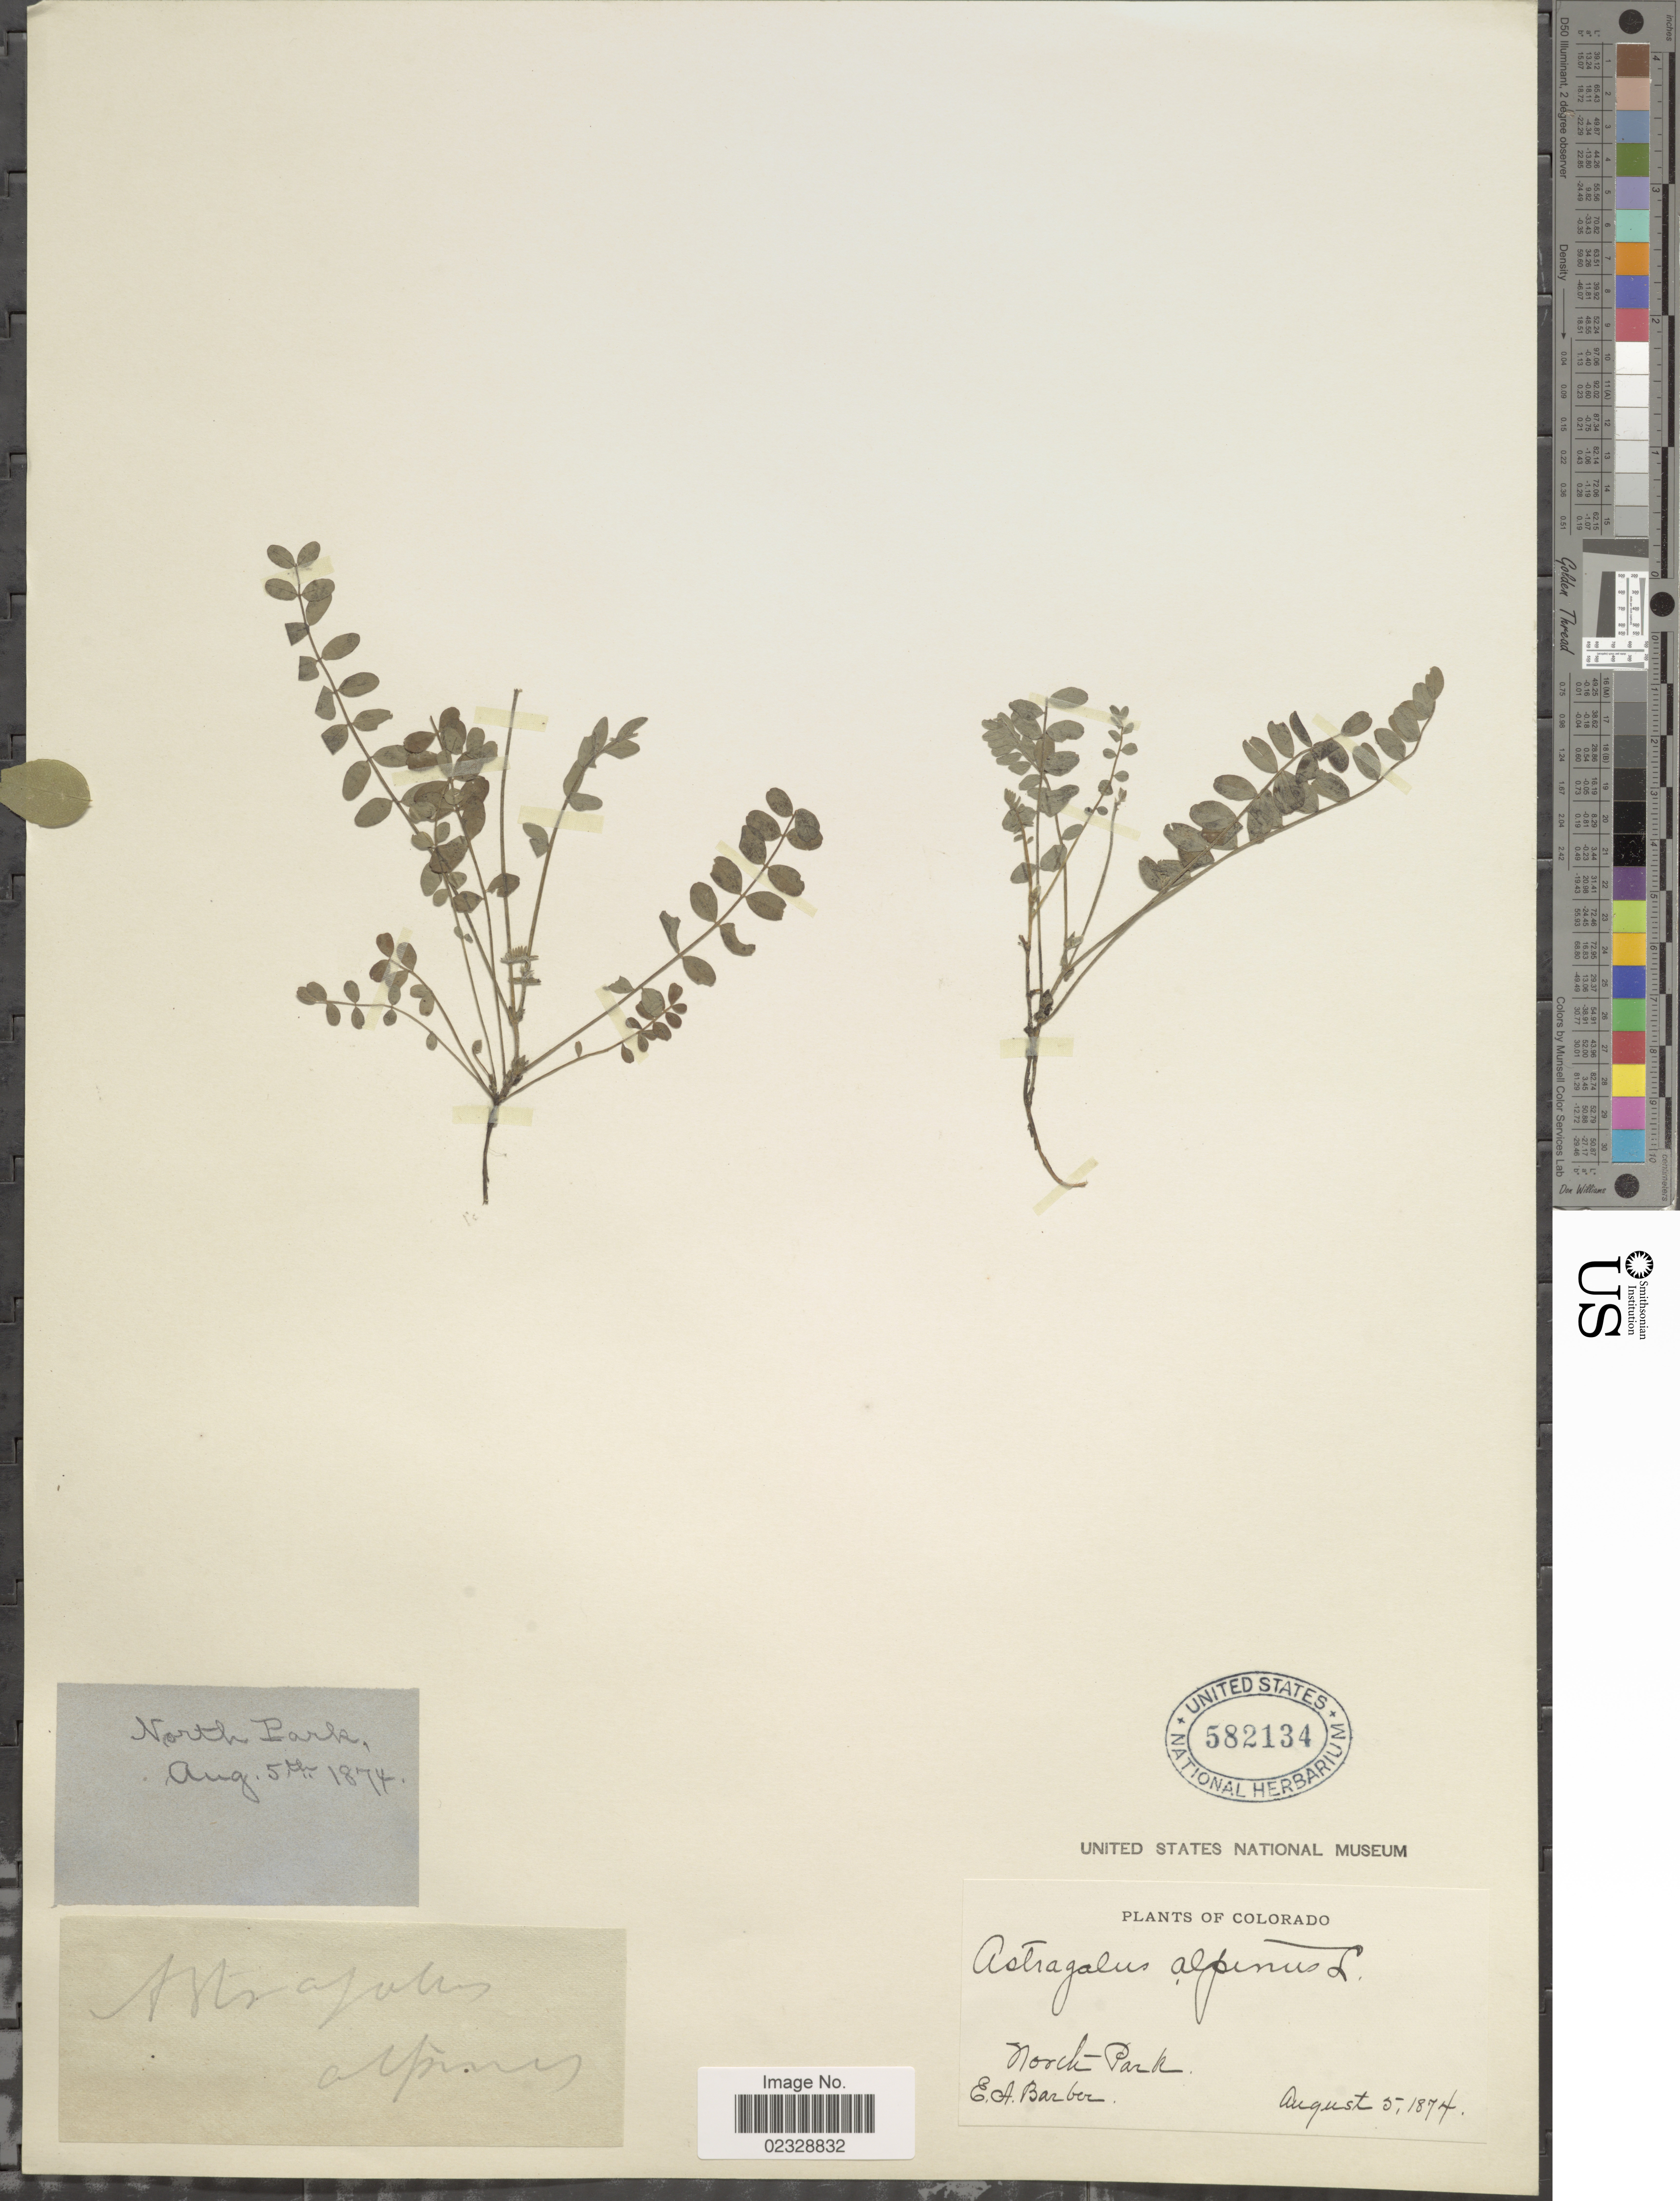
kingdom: Plantae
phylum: Tracheophyta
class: Magnoliopsida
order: Fabales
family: Fabaceae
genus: Astragalus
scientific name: Astragalus alpinus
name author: L.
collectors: E. Barber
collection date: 1874-08-05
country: United States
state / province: Colorado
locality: North Park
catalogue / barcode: US 582134